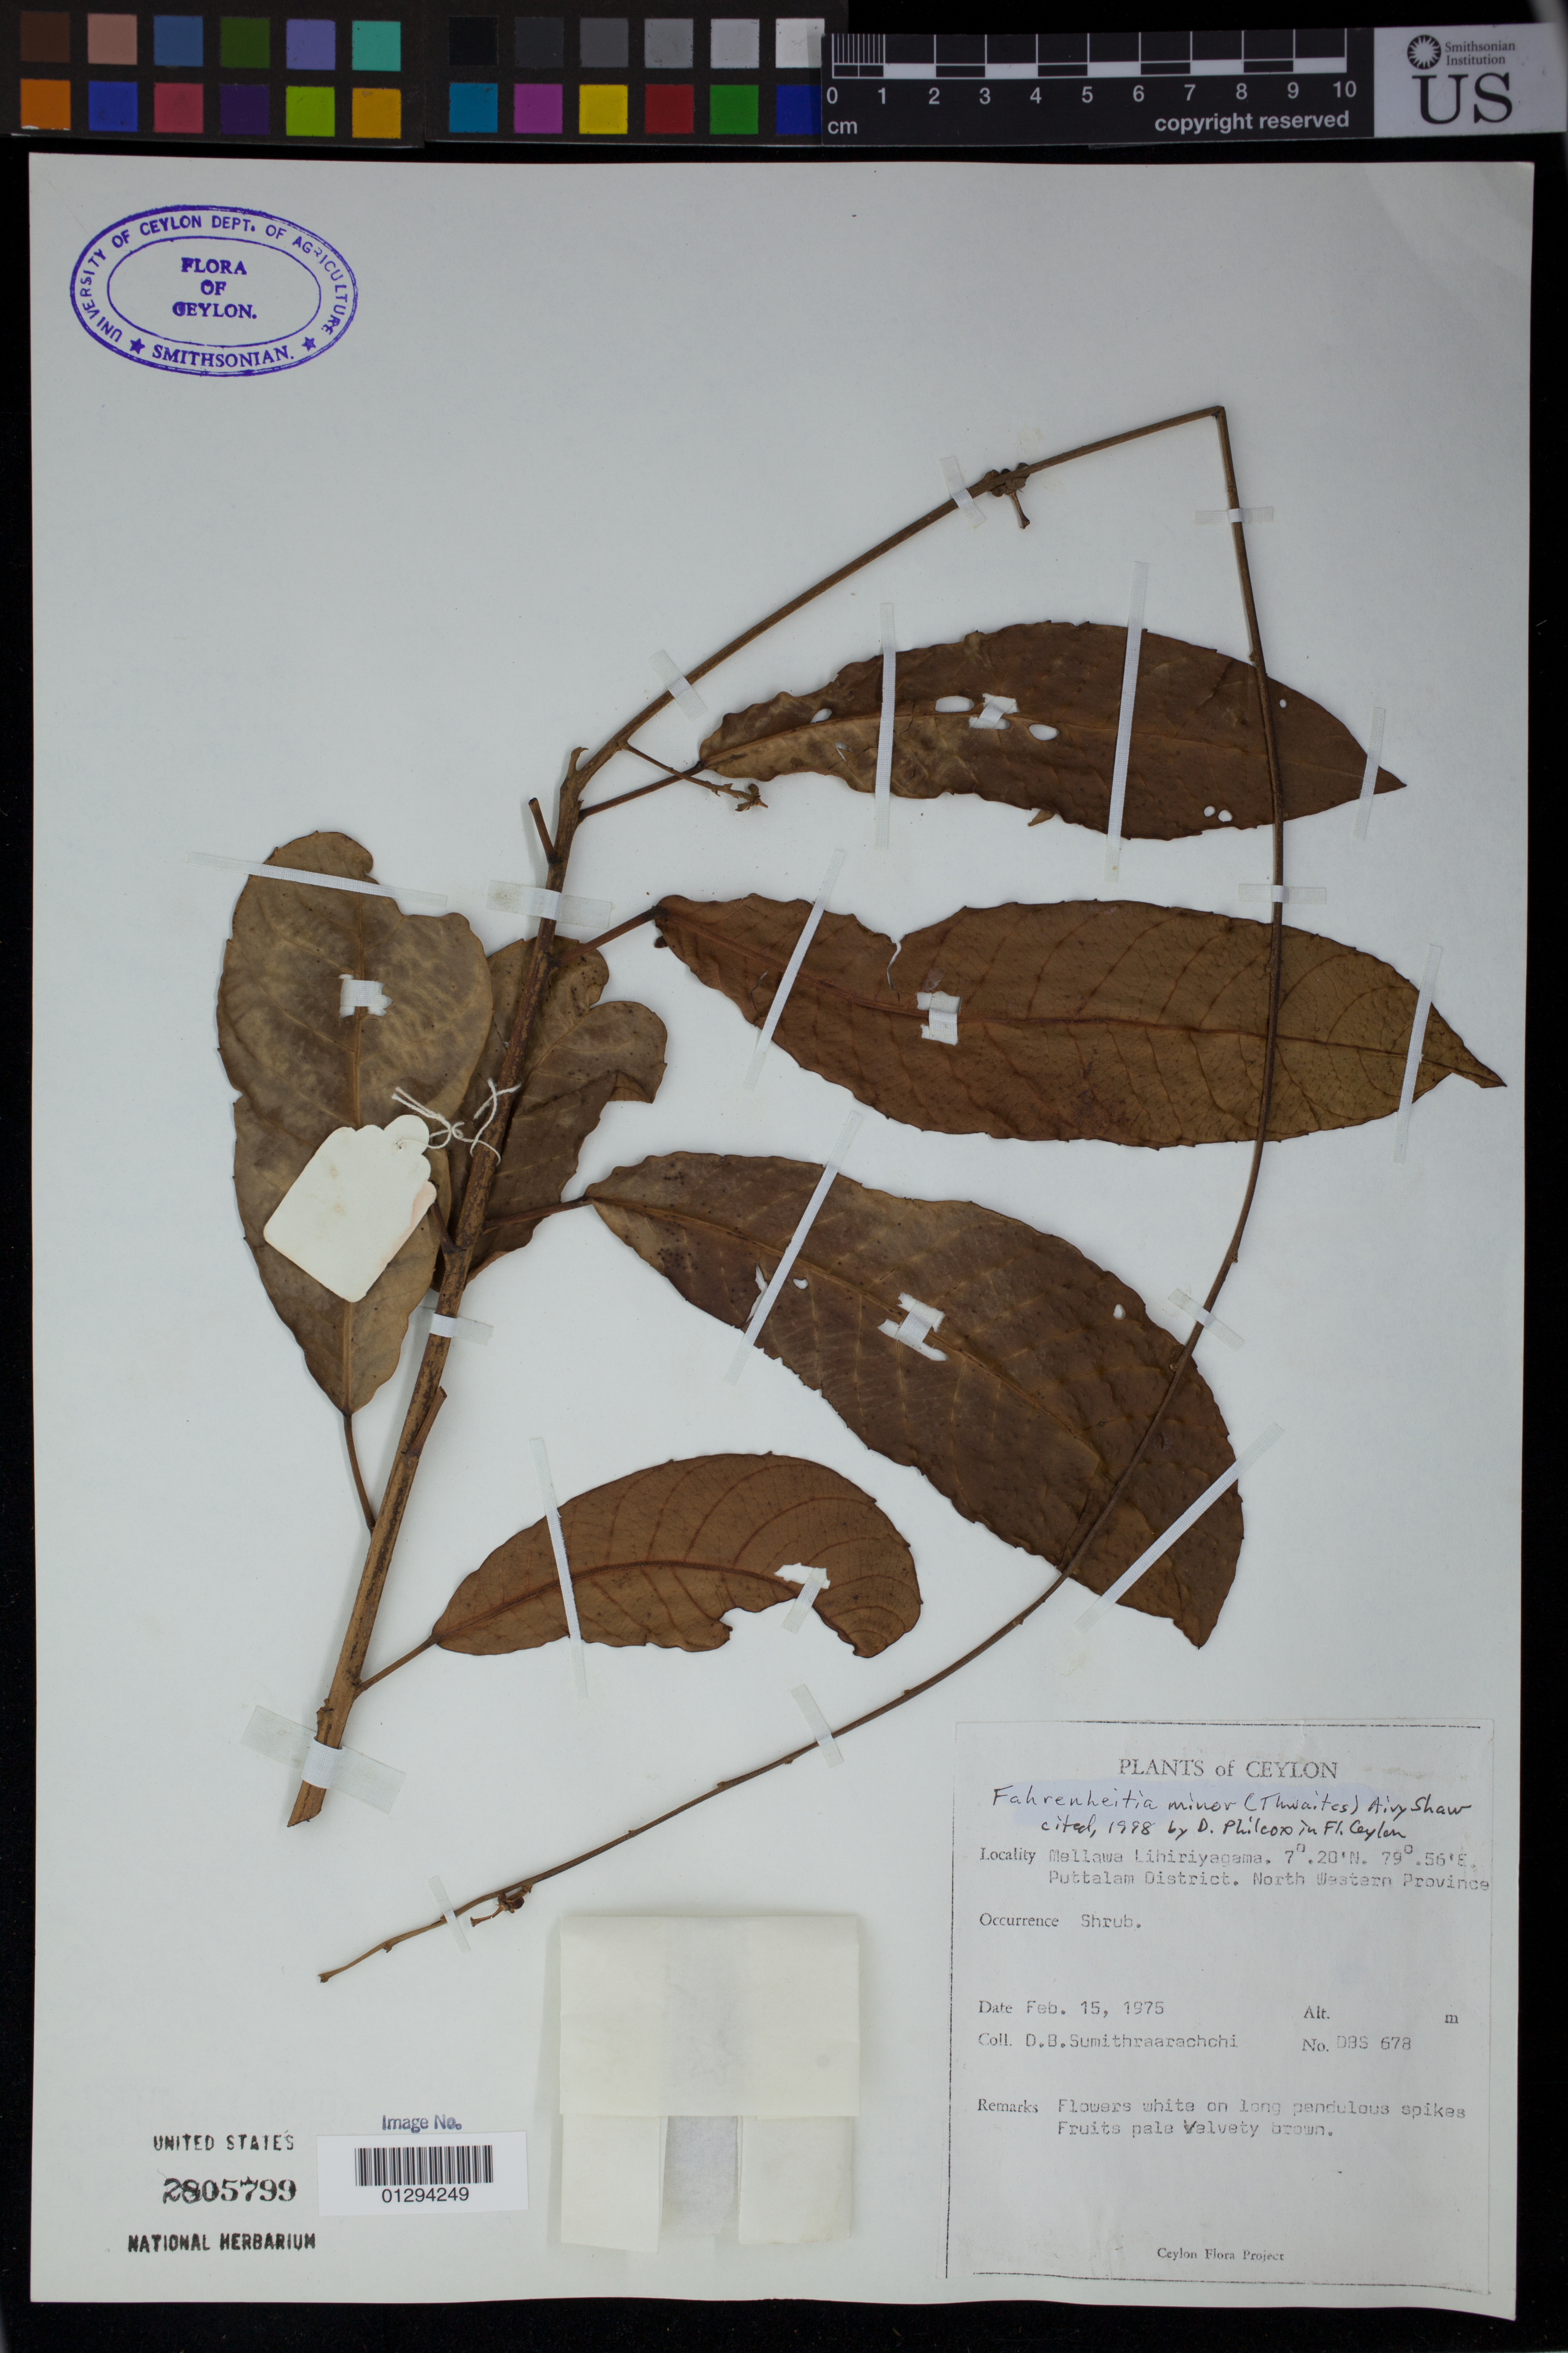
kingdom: Plantae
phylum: Tracheophyta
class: Magnoliopsida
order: Malpighiales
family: Euphorbiaceae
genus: Fahrenheitia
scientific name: Fahrenheitia minor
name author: (Thwaites) Airy Shaw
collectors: D. B. Sumithraarachchi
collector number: DBS 678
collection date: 1975-02-15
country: Sri Lanka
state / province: North Western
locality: Mellawa Lihiriyagama. Puttalam District.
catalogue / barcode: US 2805799